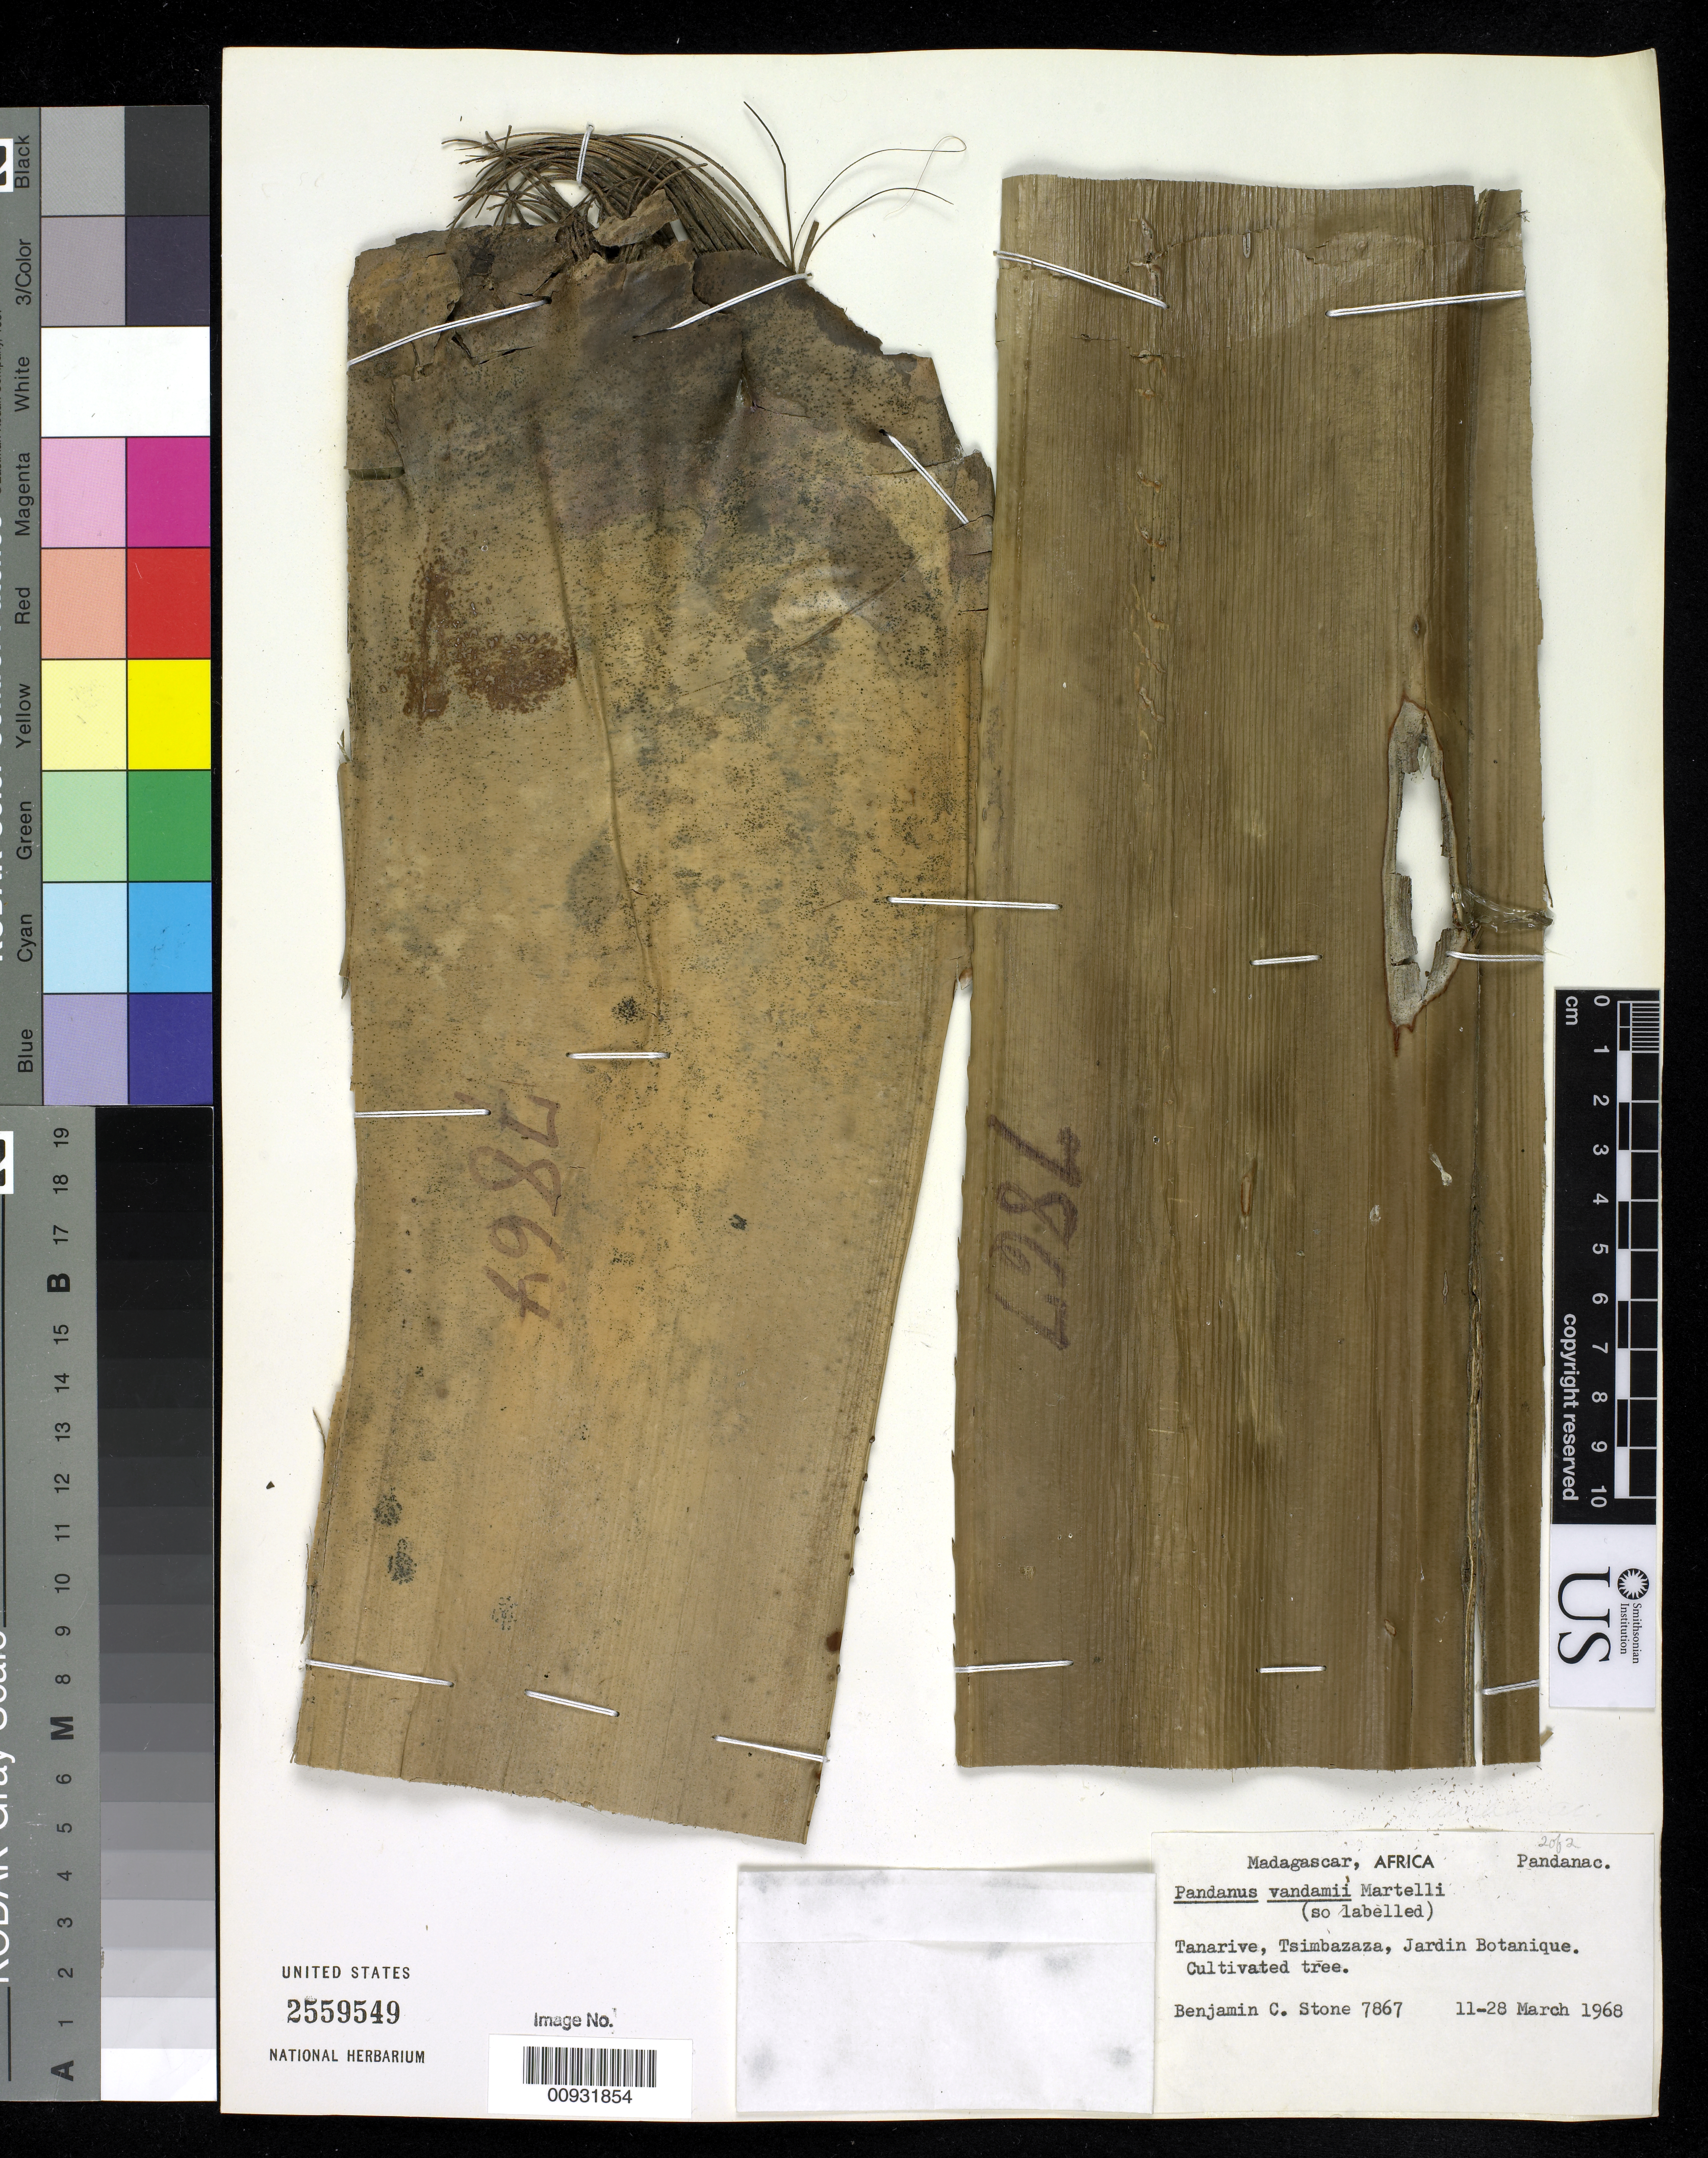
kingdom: Plantae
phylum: Tracheophyta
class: Liliopsida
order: Pandanales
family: Pandanaceae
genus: Pandanus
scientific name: Pandanus vandamii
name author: Martelli & Pic. Serm.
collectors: B. C. Stone, P. Morat, J. Guillaumet & E. Friedmann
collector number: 7867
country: Madagascar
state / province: Analamanga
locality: Tananarive, Tsimbazaza, Jardin Botanique de L' ORSTOM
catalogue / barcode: US 2559549